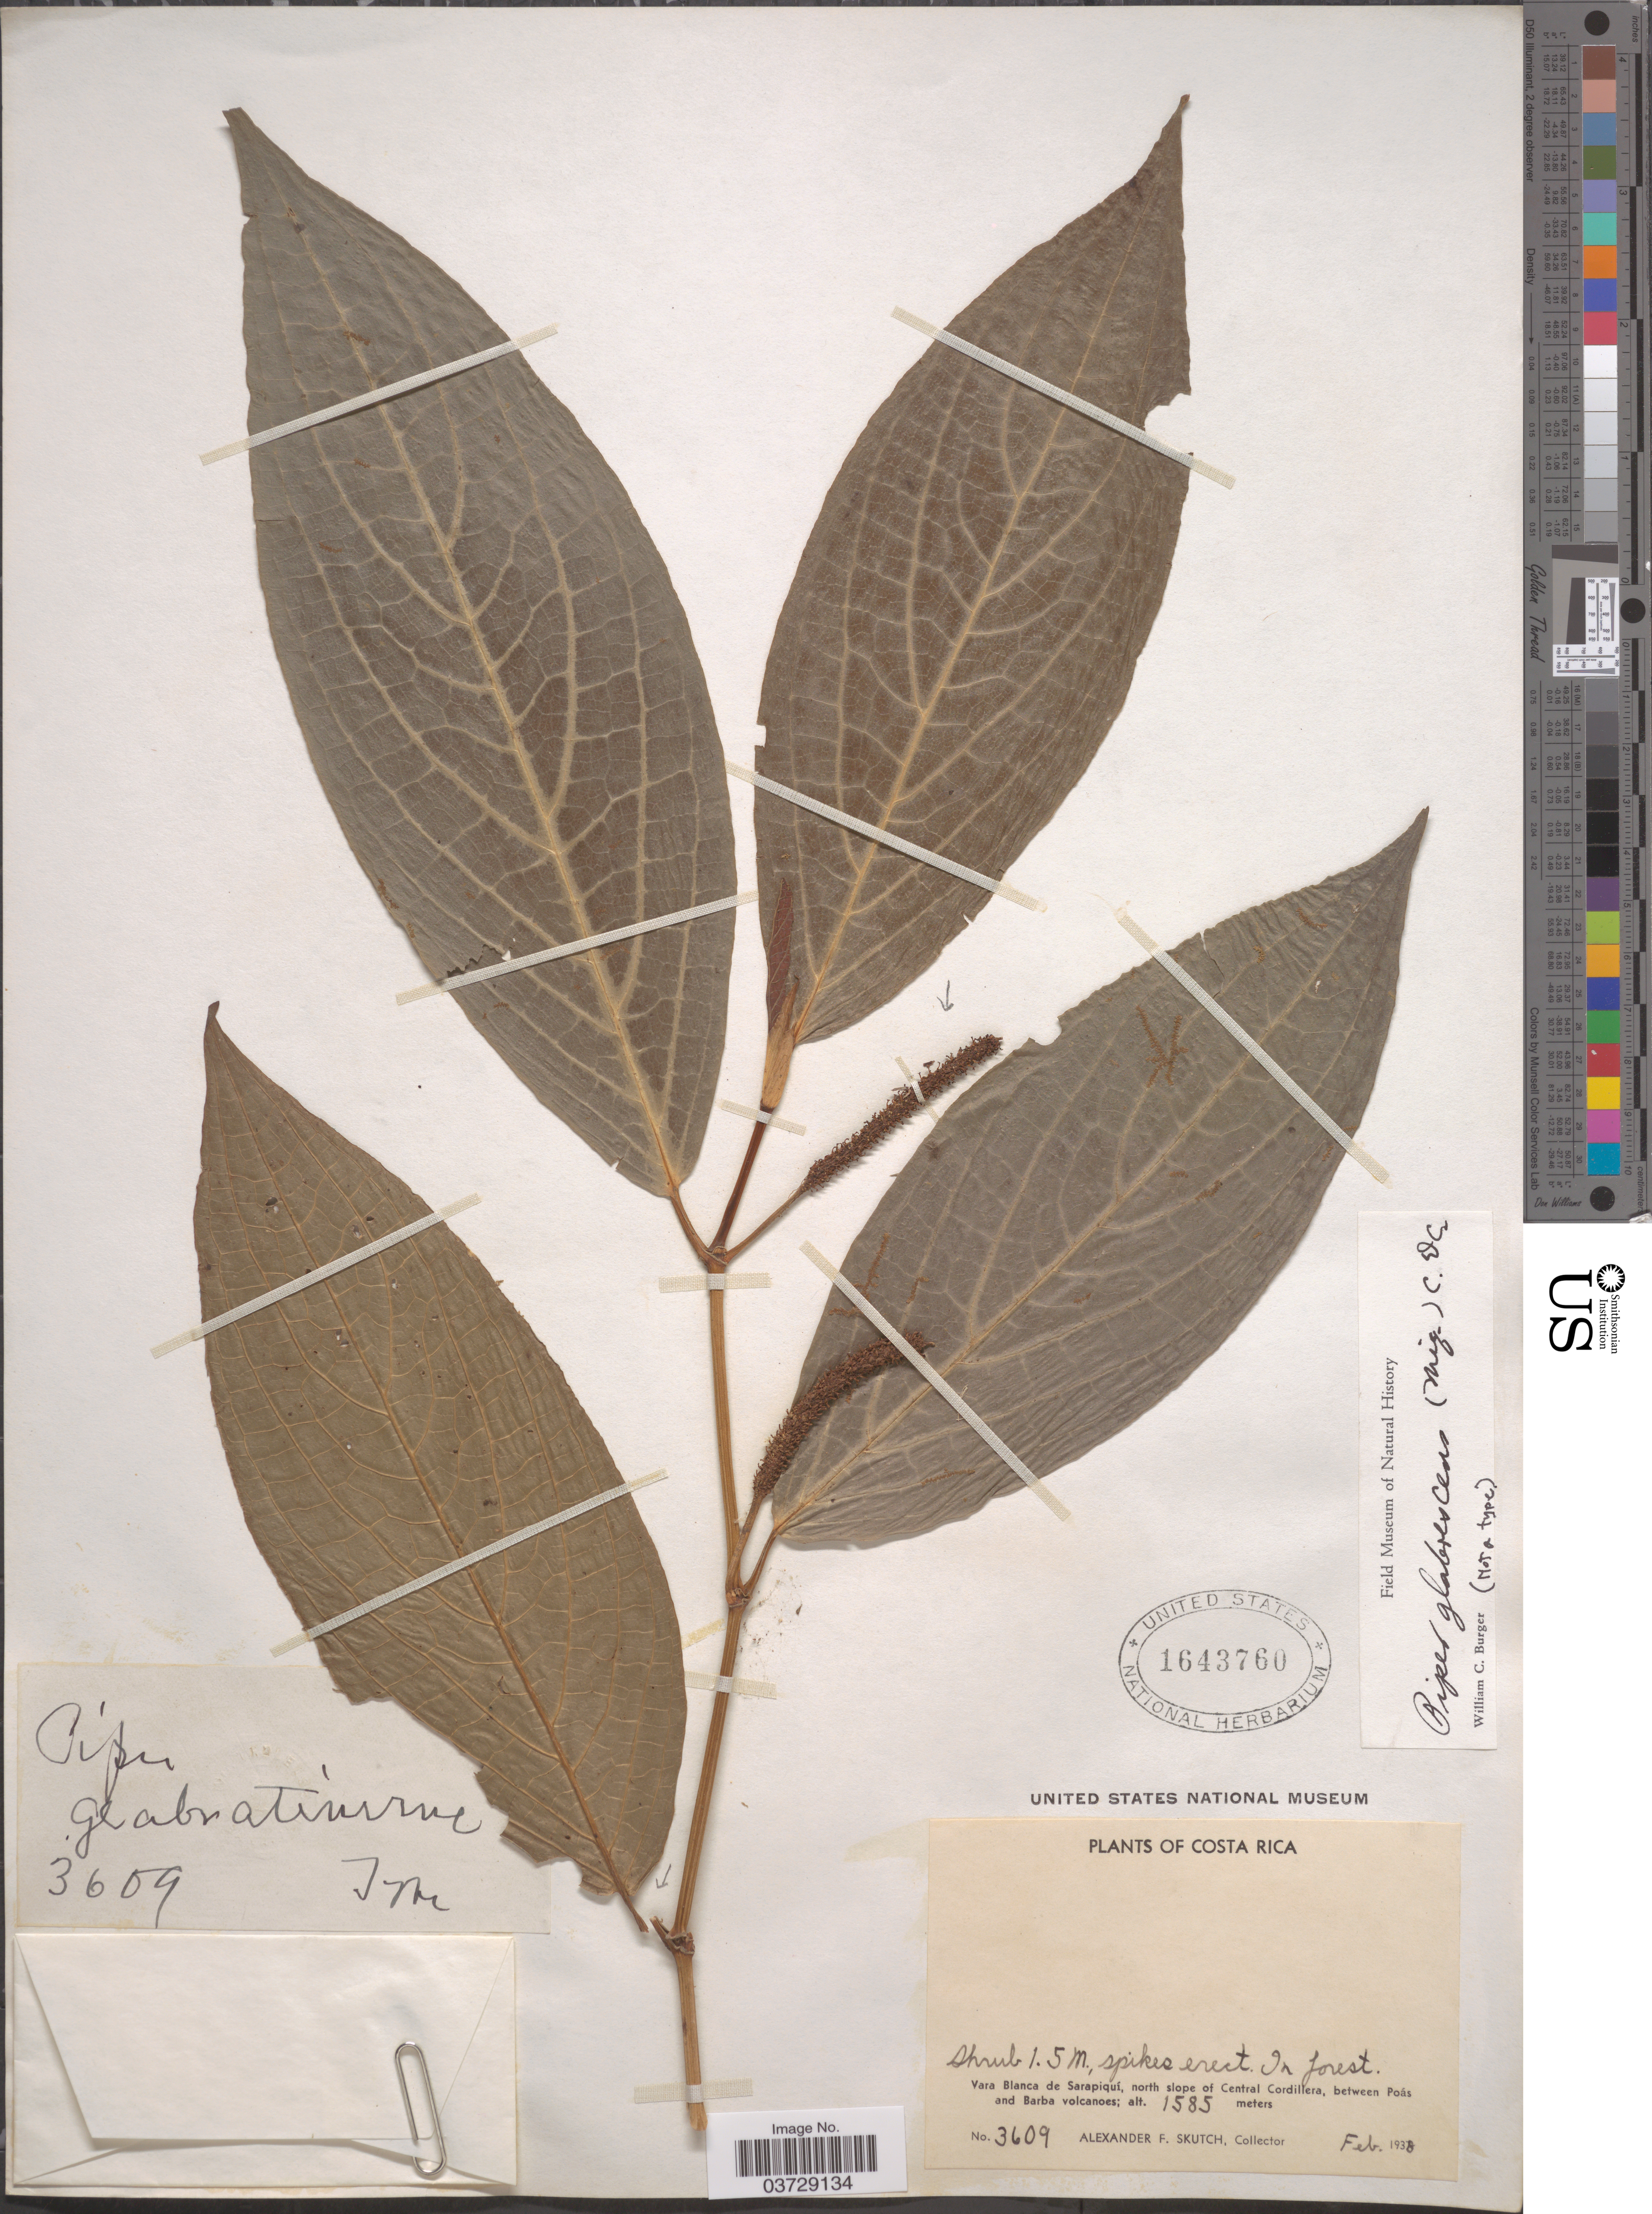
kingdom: Plantae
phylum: Tracheophyta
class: Magnoliopsida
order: Piperales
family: Piperaceae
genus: Piper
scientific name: Piper glabrescens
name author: (Miq.) C. DC.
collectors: A. F. Skutch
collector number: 3609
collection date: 1938-02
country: Costa Rica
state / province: Heredia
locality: Vara Blanca de Sarapiquí, north slope of Central Cordillera, between Poás and Barba volcanoes.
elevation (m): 1585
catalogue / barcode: US 1643760